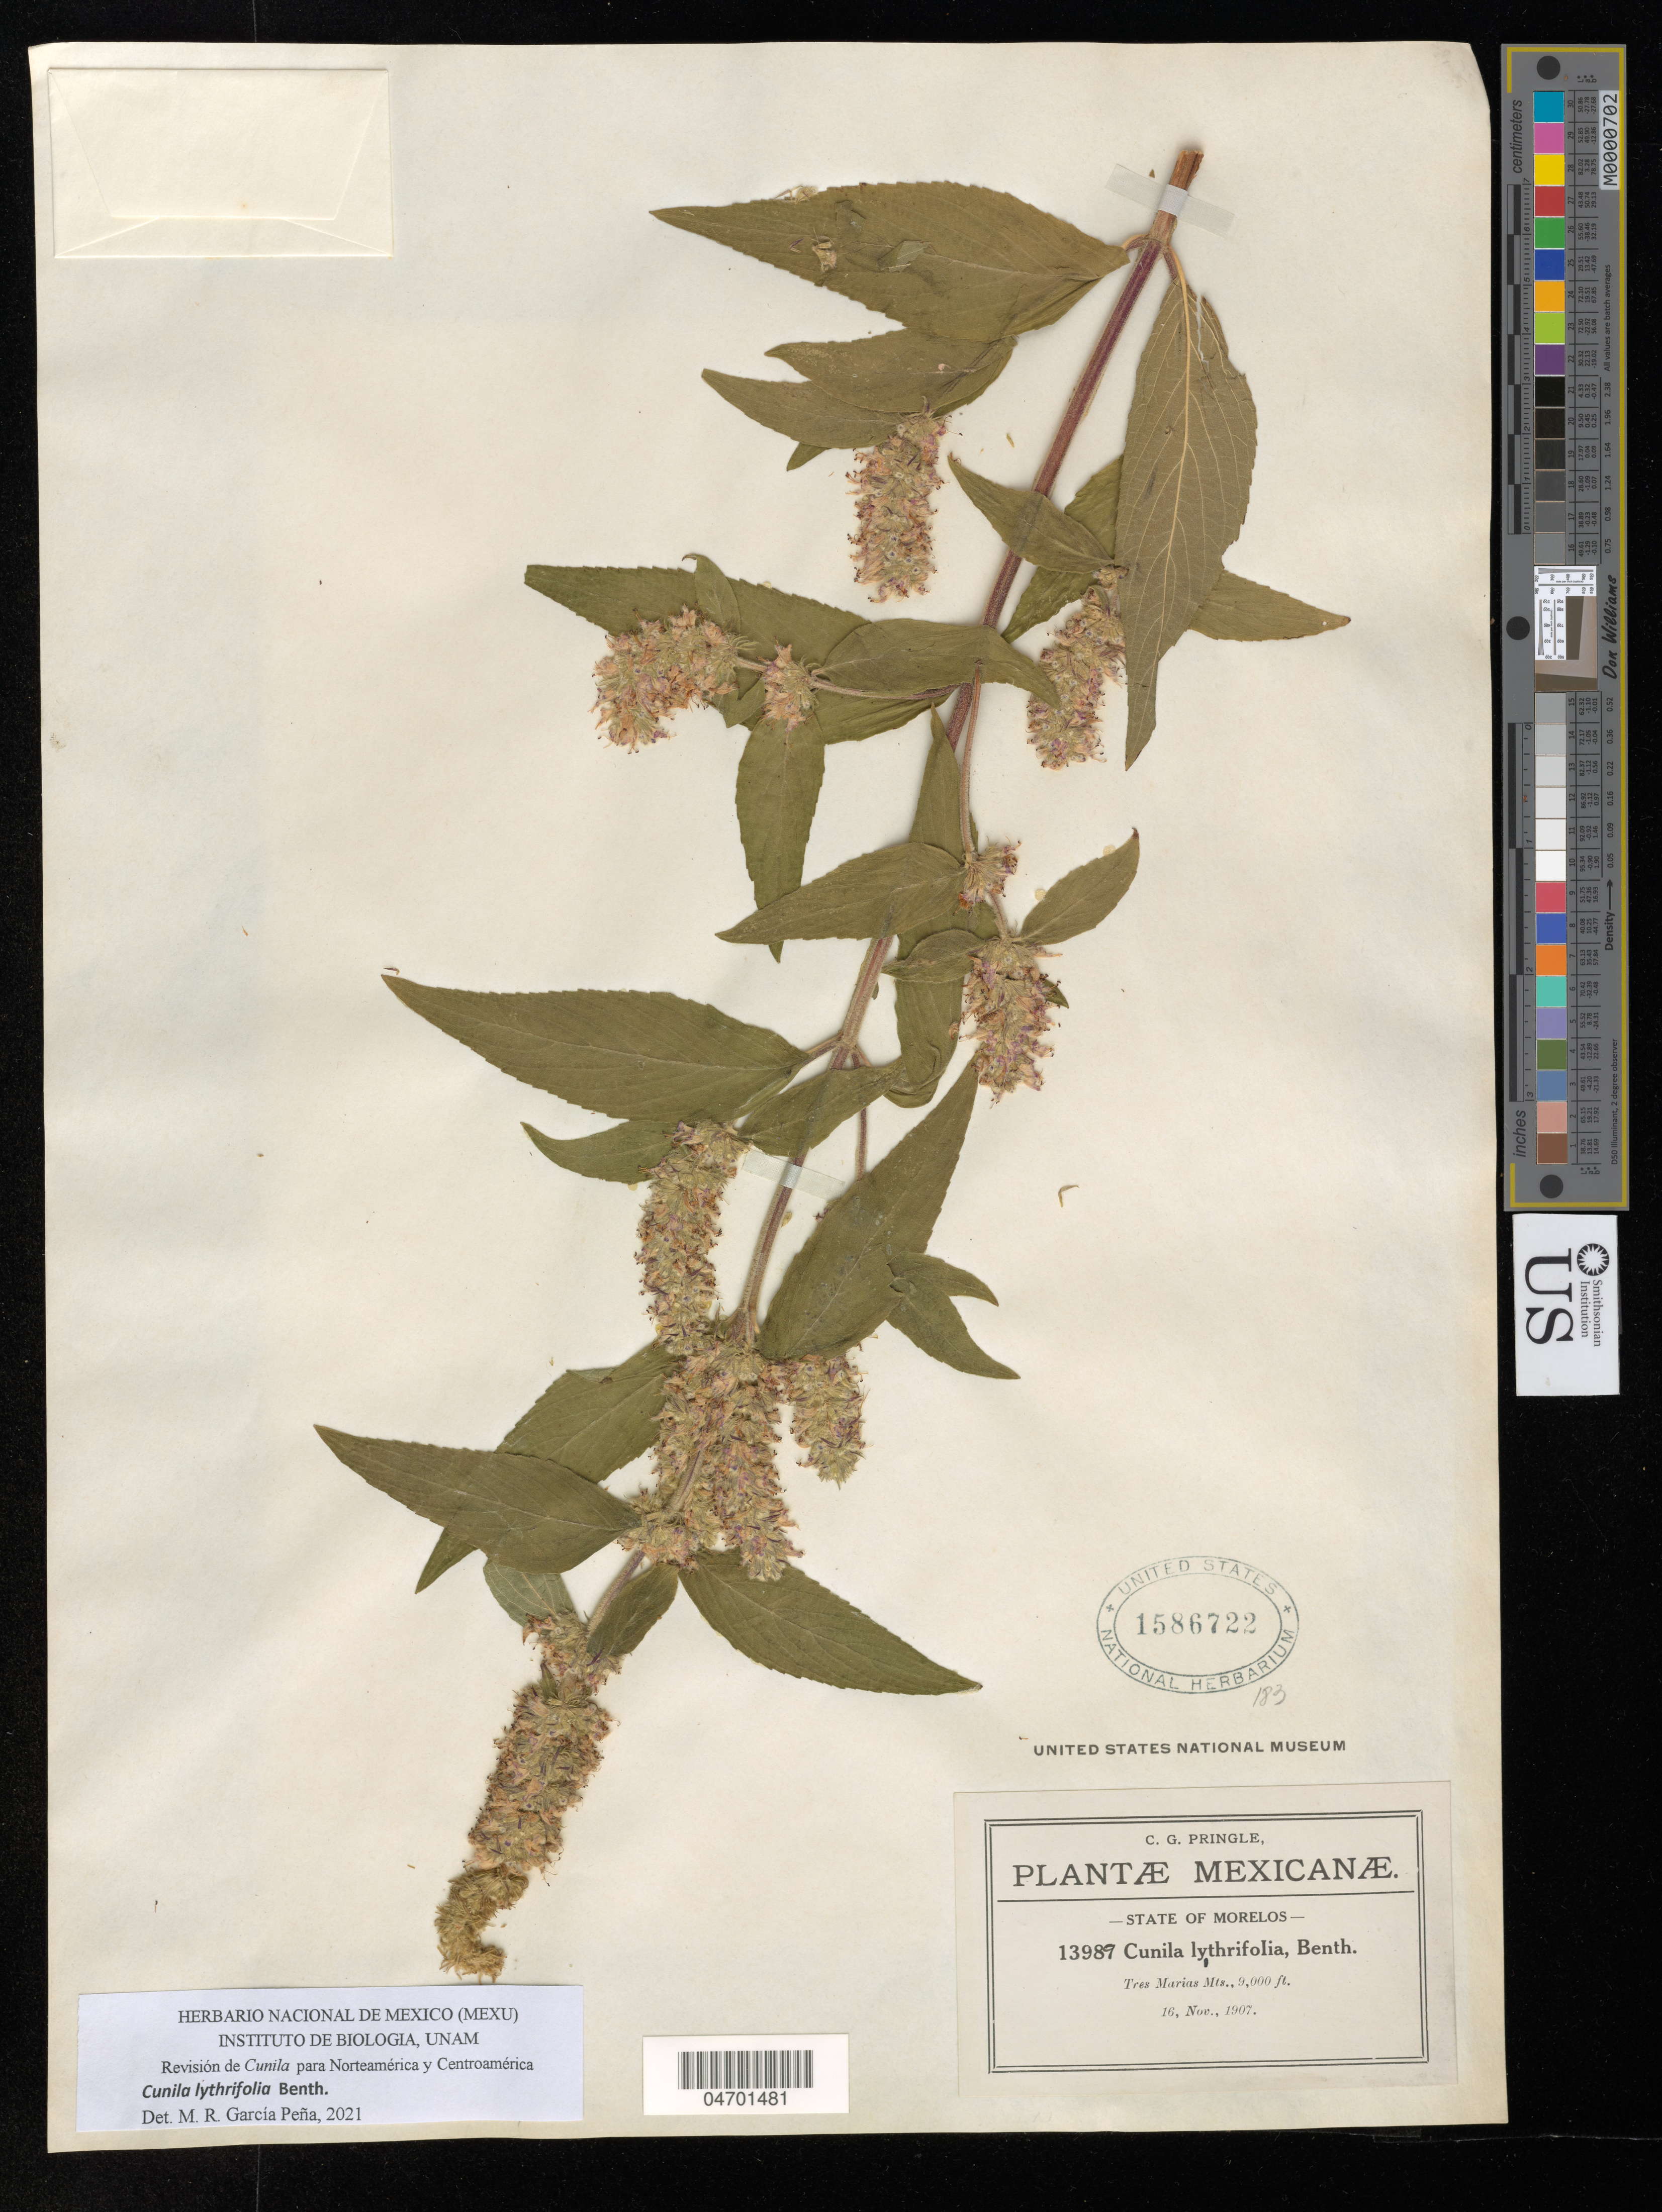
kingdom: Plantae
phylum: Tracheophyta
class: Magnoliopsida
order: Lamiales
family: Lamiaceae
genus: Cunila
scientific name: Cunila lythrifolia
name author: Benth.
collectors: C. G. Pringle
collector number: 13987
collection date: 1907-11-16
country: Mexico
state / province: Morelos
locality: Tres Marias Mts.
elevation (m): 2743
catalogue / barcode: US 1586722